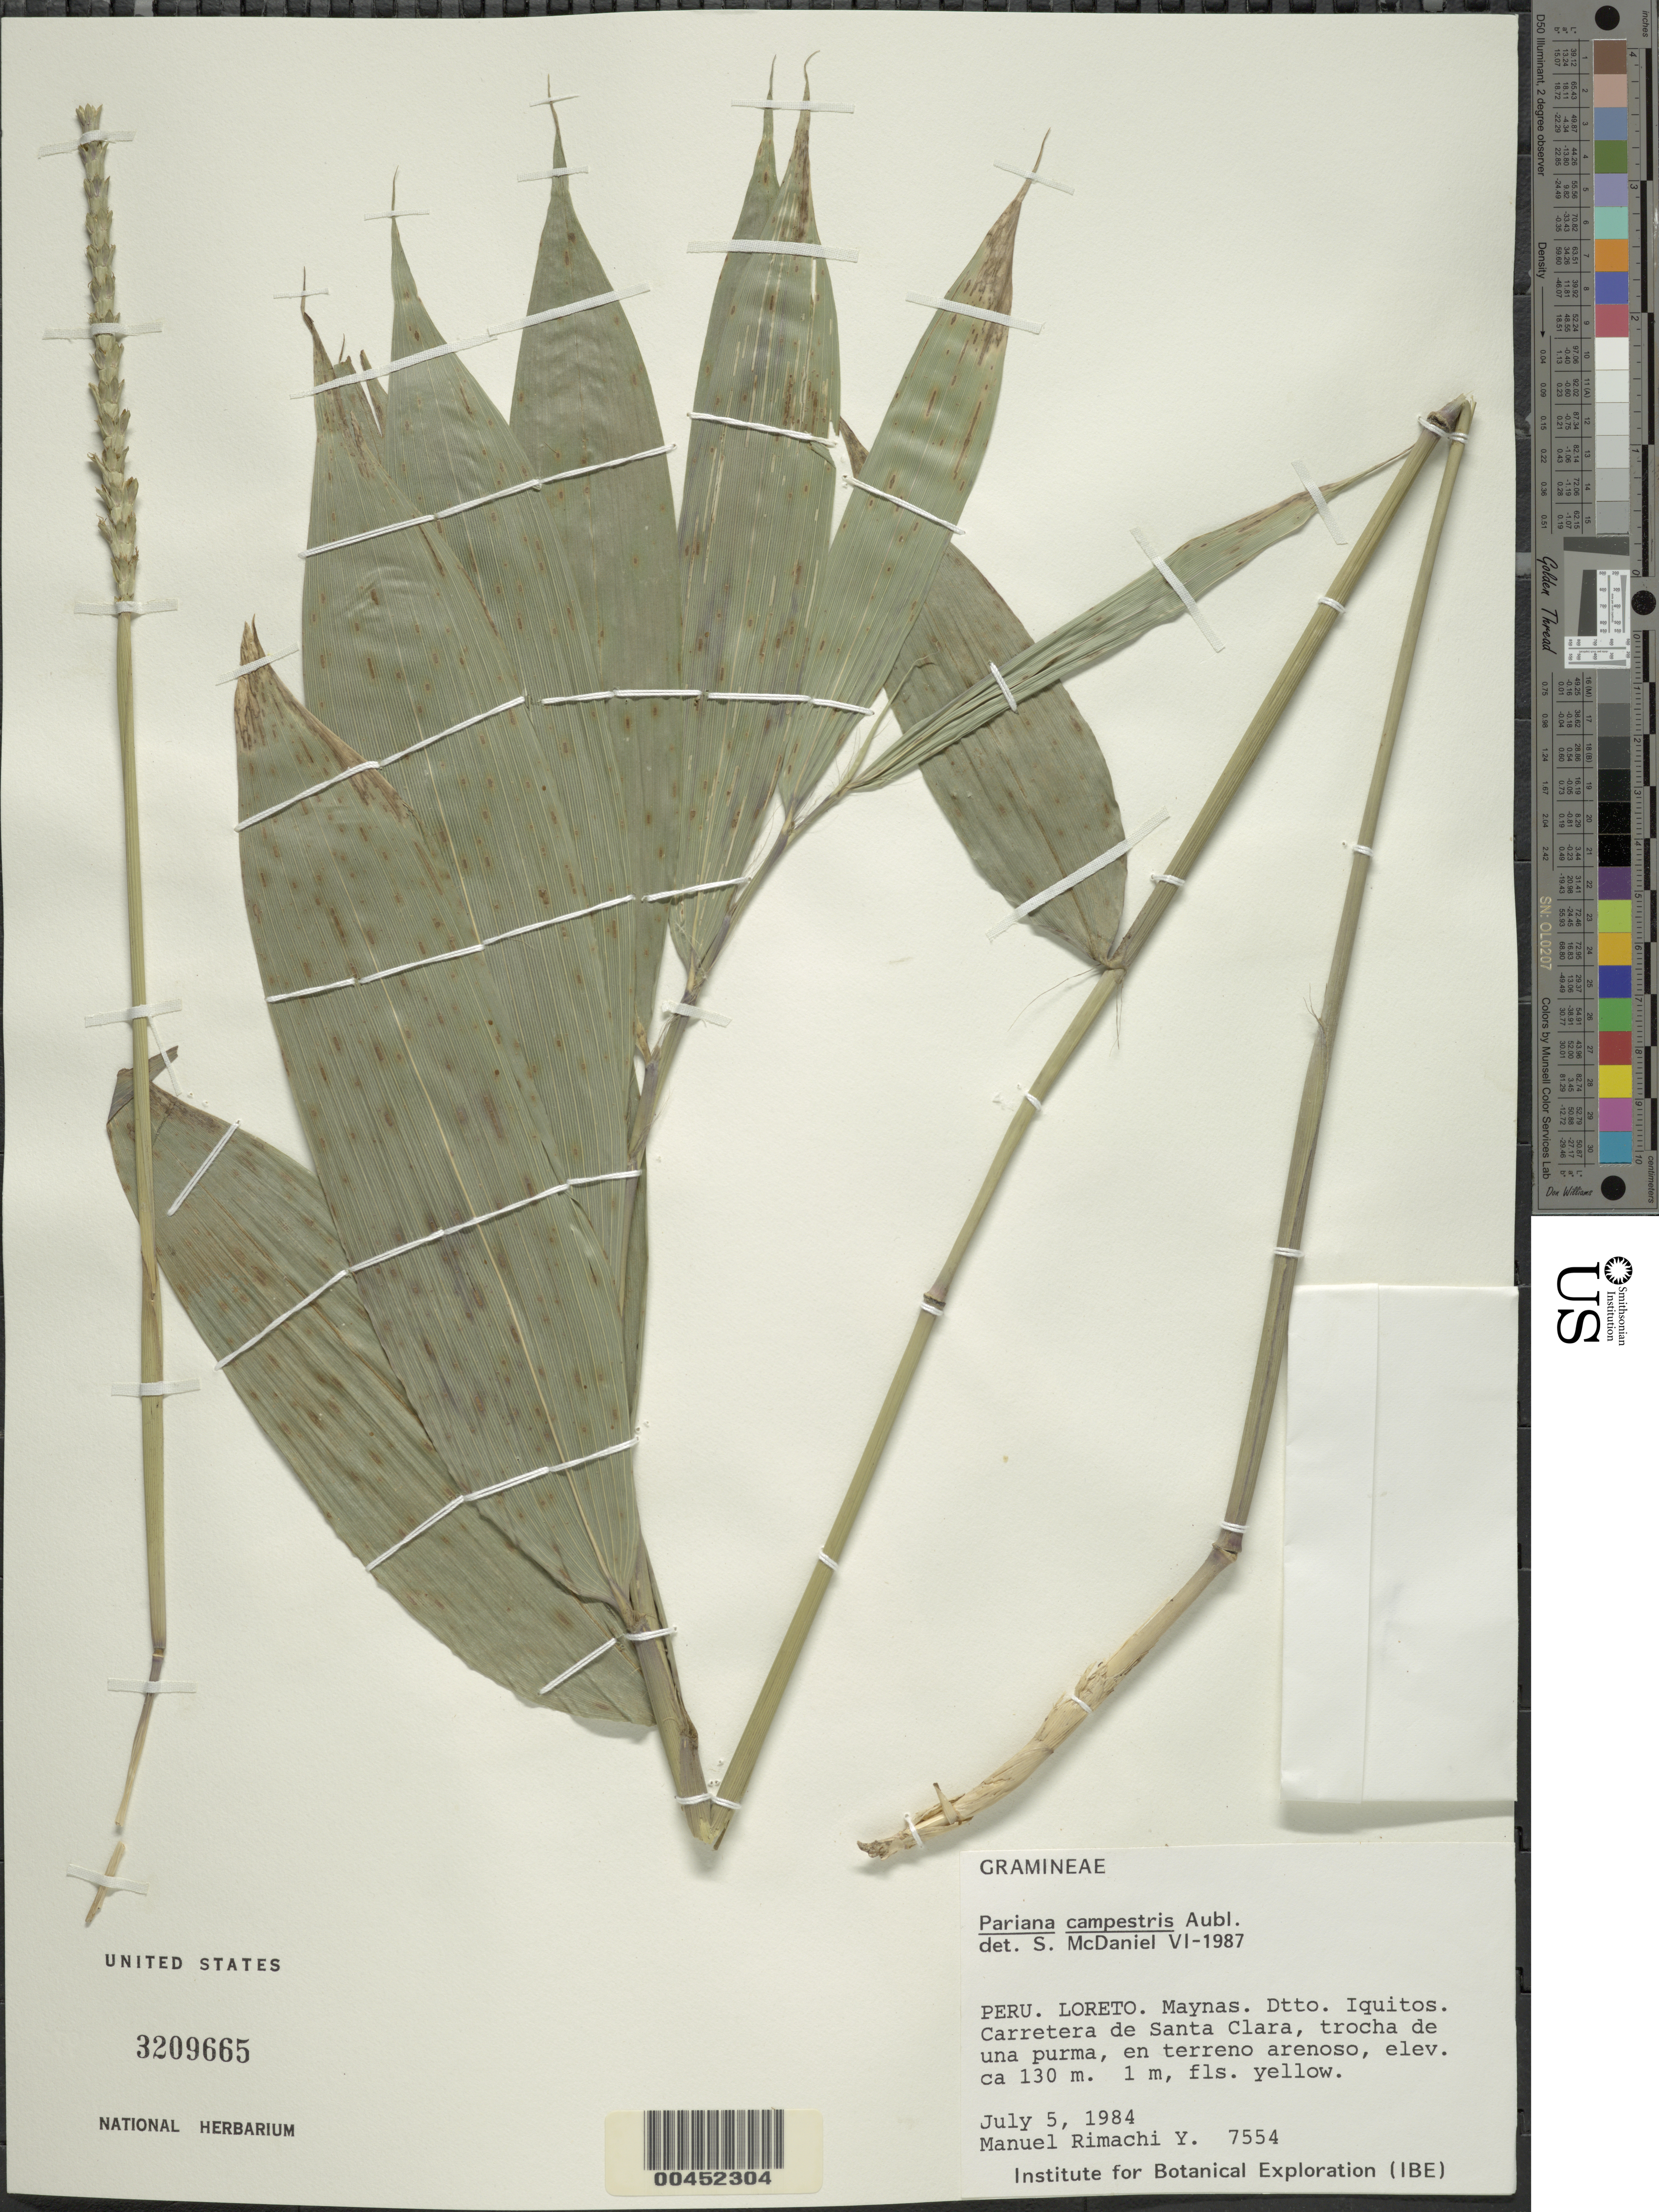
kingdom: Plantae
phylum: Tracheophyta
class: Liliopsida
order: Poales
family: Poaceae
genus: Pariana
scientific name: Pariana campestris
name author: Aubl.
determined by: McDaniel, Sidney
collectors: M. Rimachi Y.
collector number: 7554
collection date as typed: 05 Jul 1984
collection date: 1984-07-05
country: Peru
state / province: Loreto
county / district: Maynas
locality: Dtto iquitos, carretera de santa clara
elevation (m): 130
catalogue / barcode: US 3209665